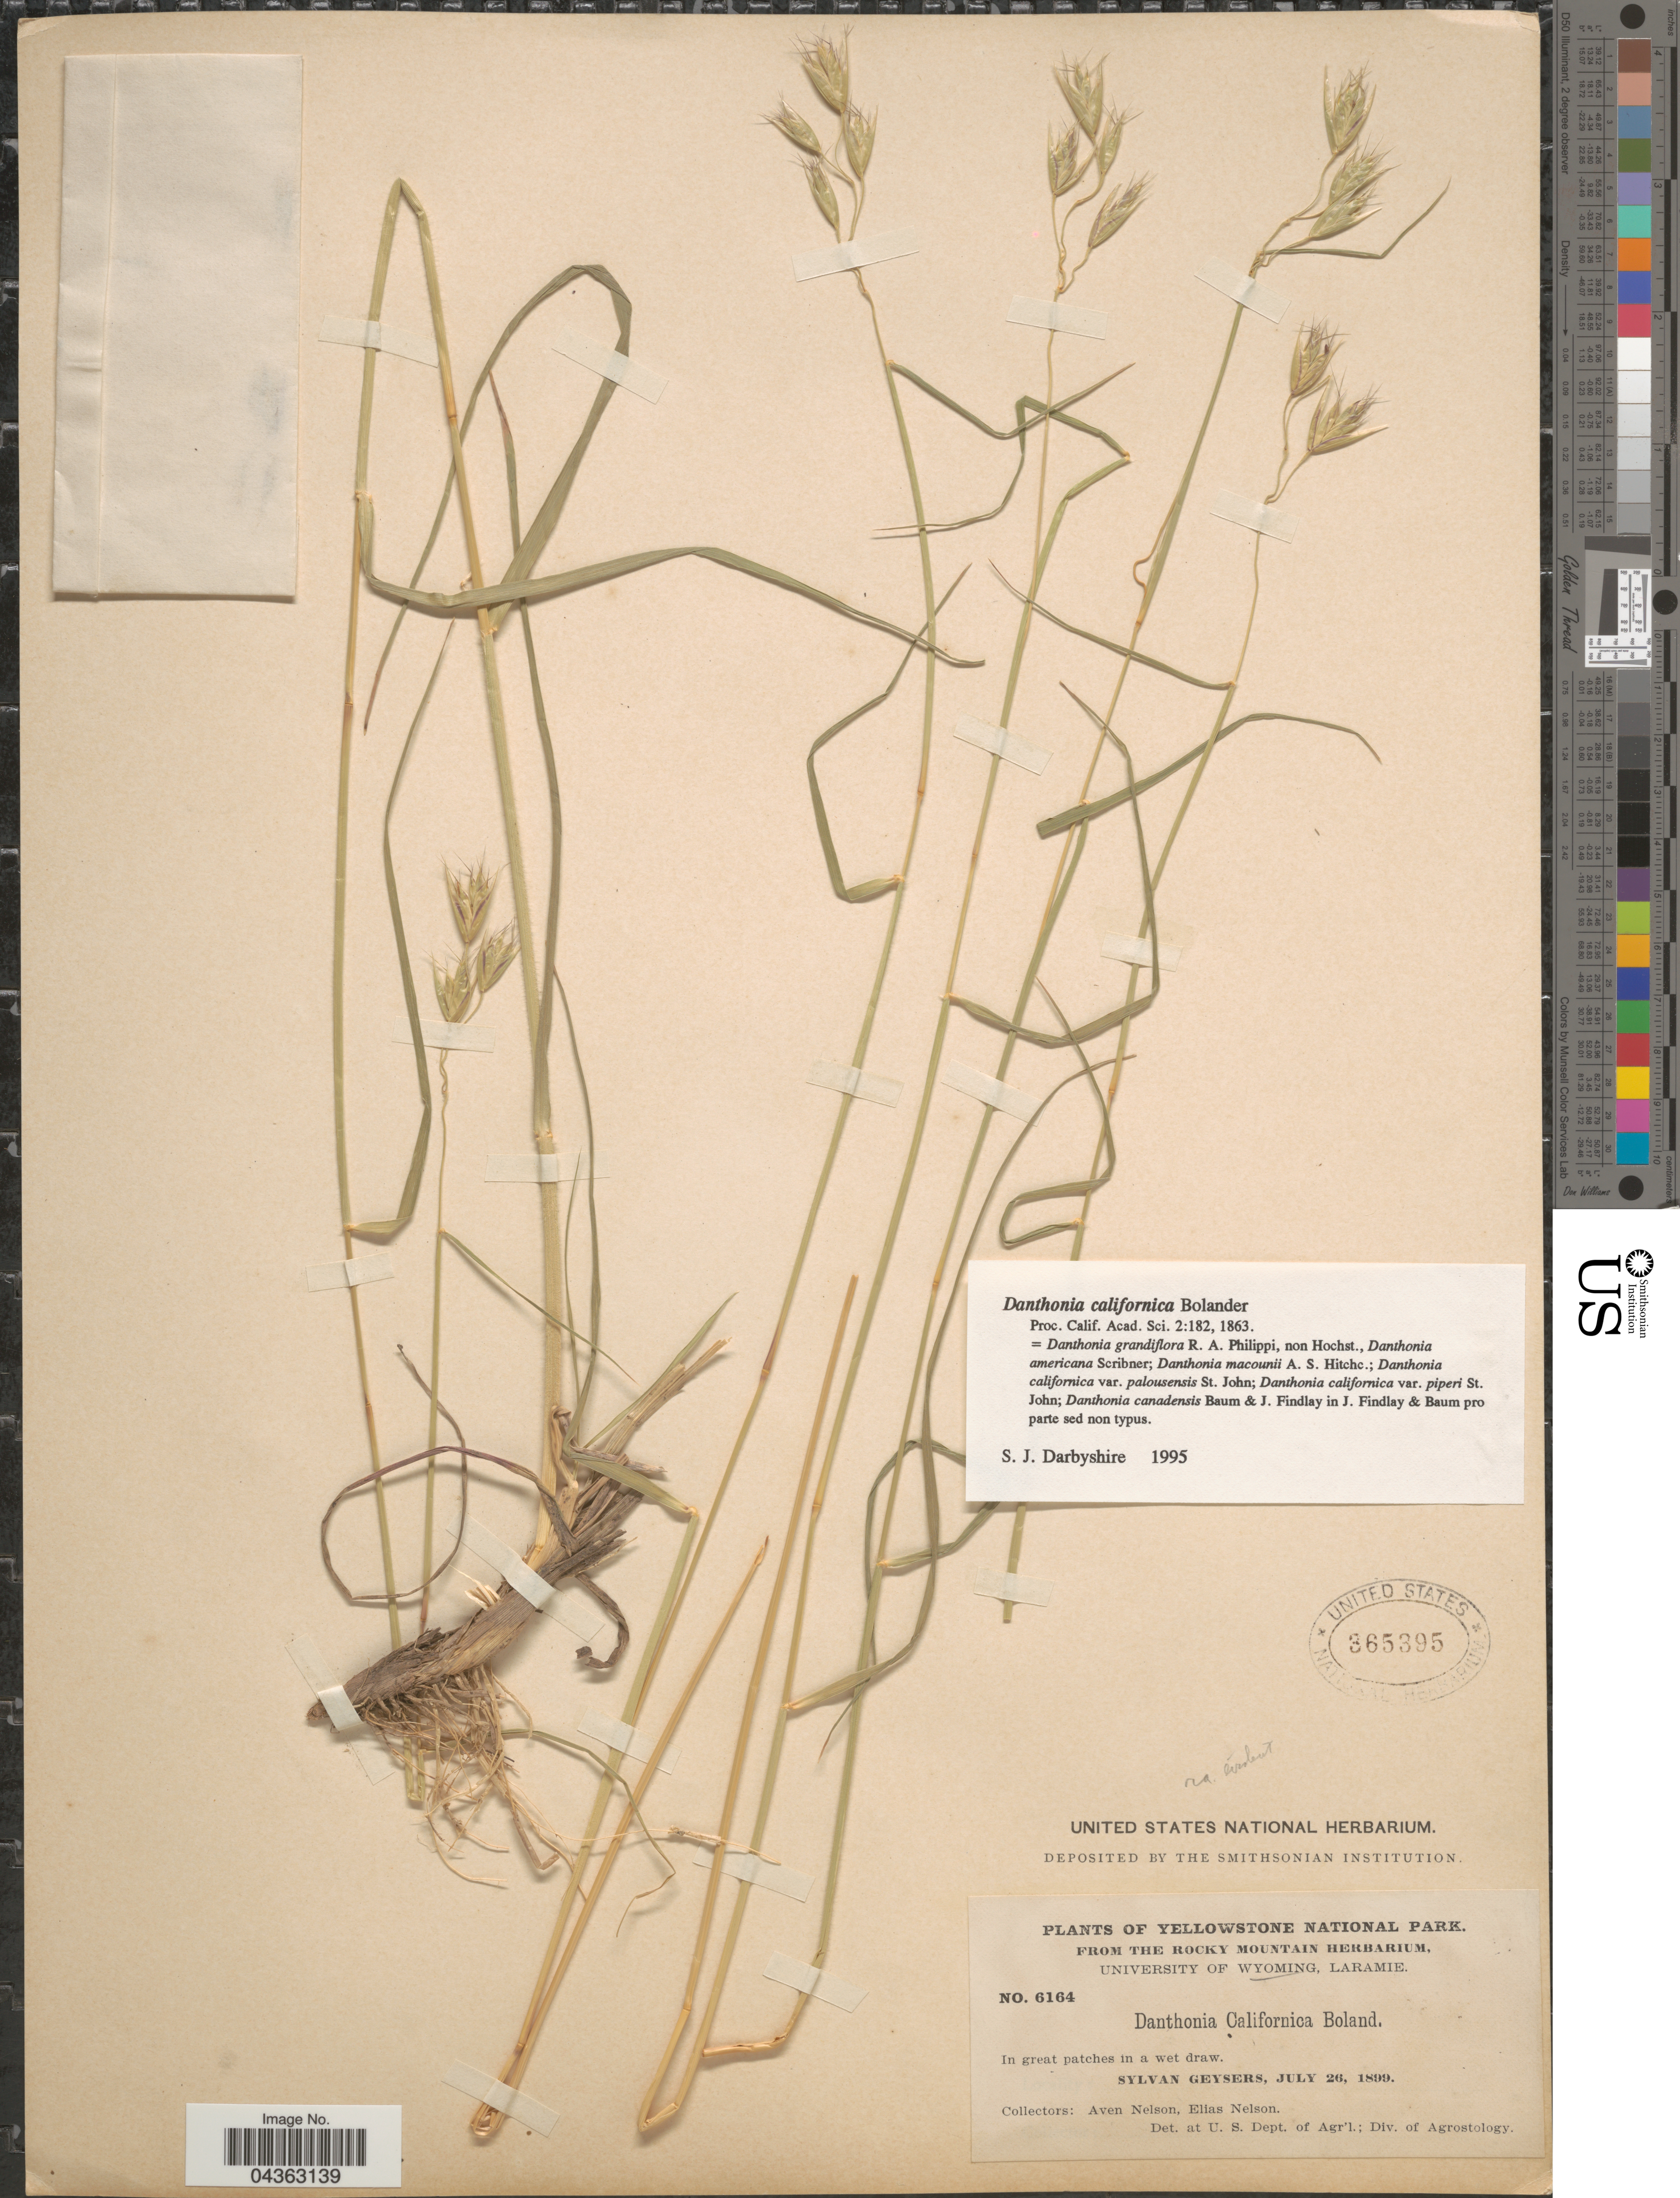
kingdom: Plantae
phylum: Tracheophyta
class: Liliopsida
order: Poales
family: Poaceae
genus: Danthonia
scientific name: Danthonia californica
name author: Bol.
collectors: A. Nelson & E. Nelson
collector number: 6164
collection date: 1899-07-26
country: United States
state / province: Wyoming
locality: Yellowstone National Park. In great patches in a wet draw. Sylvan Geysers.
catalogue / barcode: US 365395